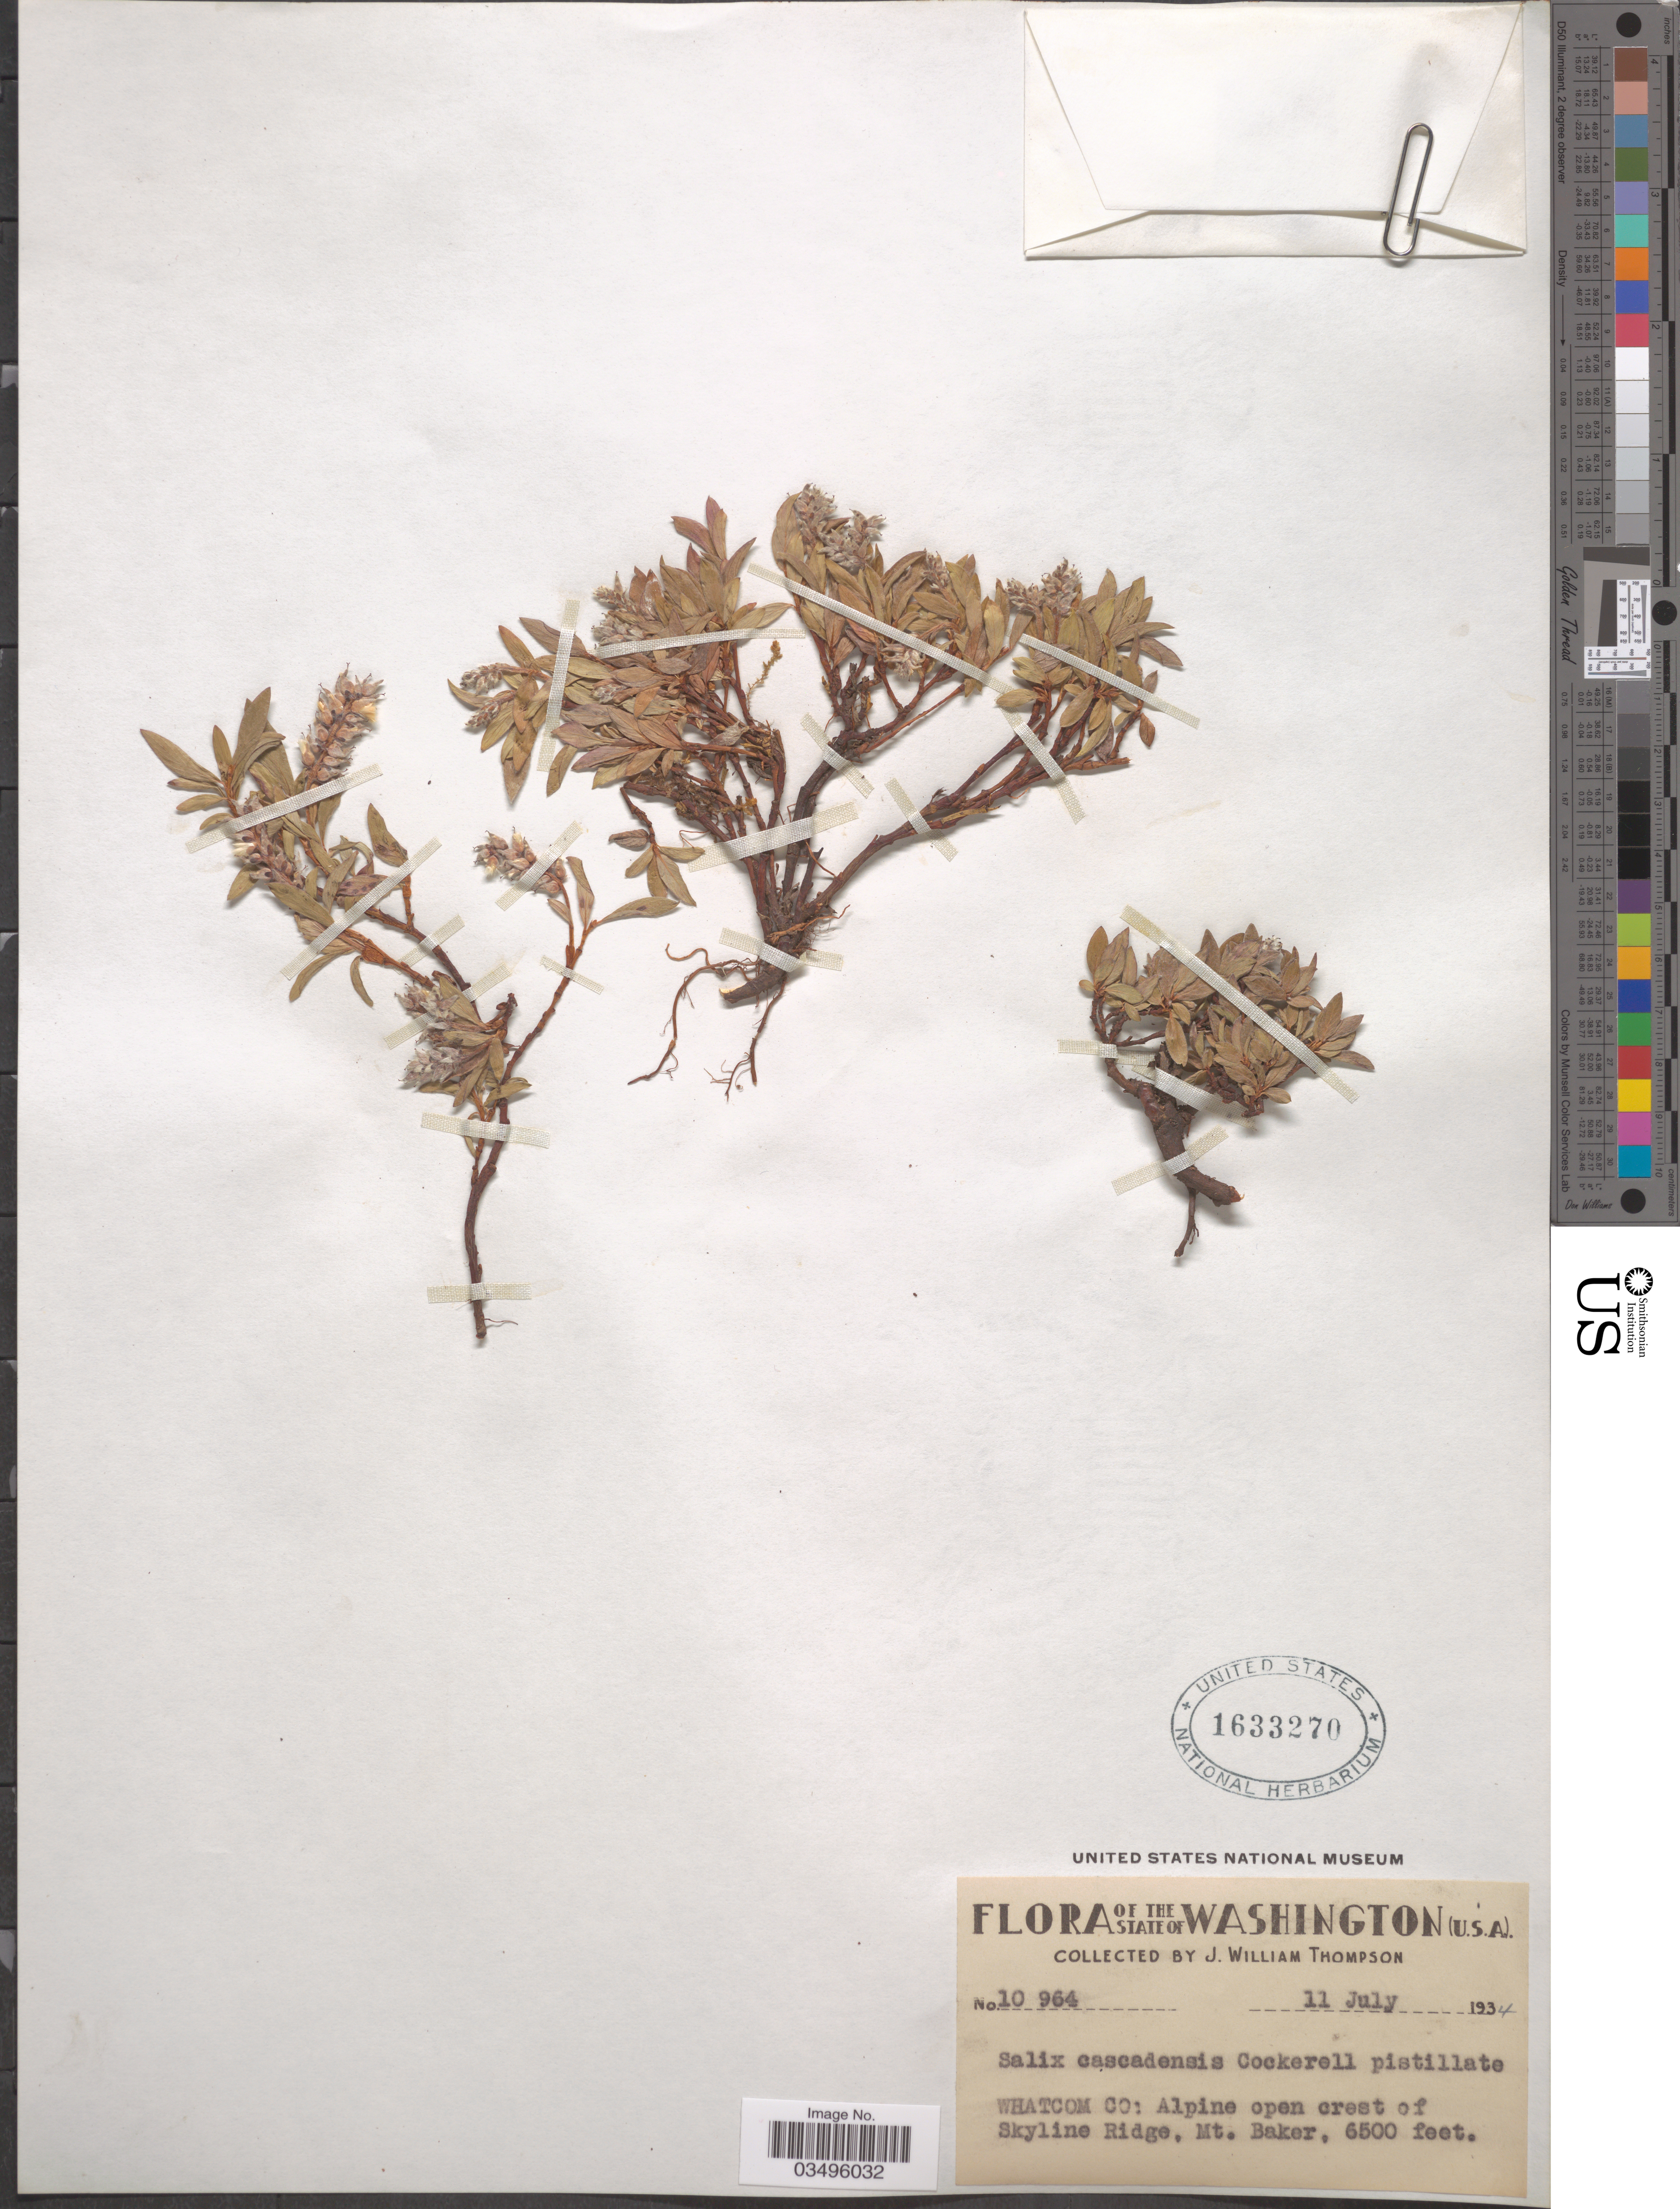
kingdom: Plantae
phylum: Tracheophyta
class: Magnoliopsida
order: Malpighiales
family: Salicaceae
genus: Salix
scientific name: Salix cascadensis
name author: Cockerell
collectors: J. W. Thompson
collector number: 10964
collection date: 1934-07-11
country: United States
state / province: Washington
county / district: Whitman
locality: Whatcom Co: Alpine open crest of Skyline Ridge, Mt. Baker.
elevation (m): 1981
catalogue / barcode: US 1633270